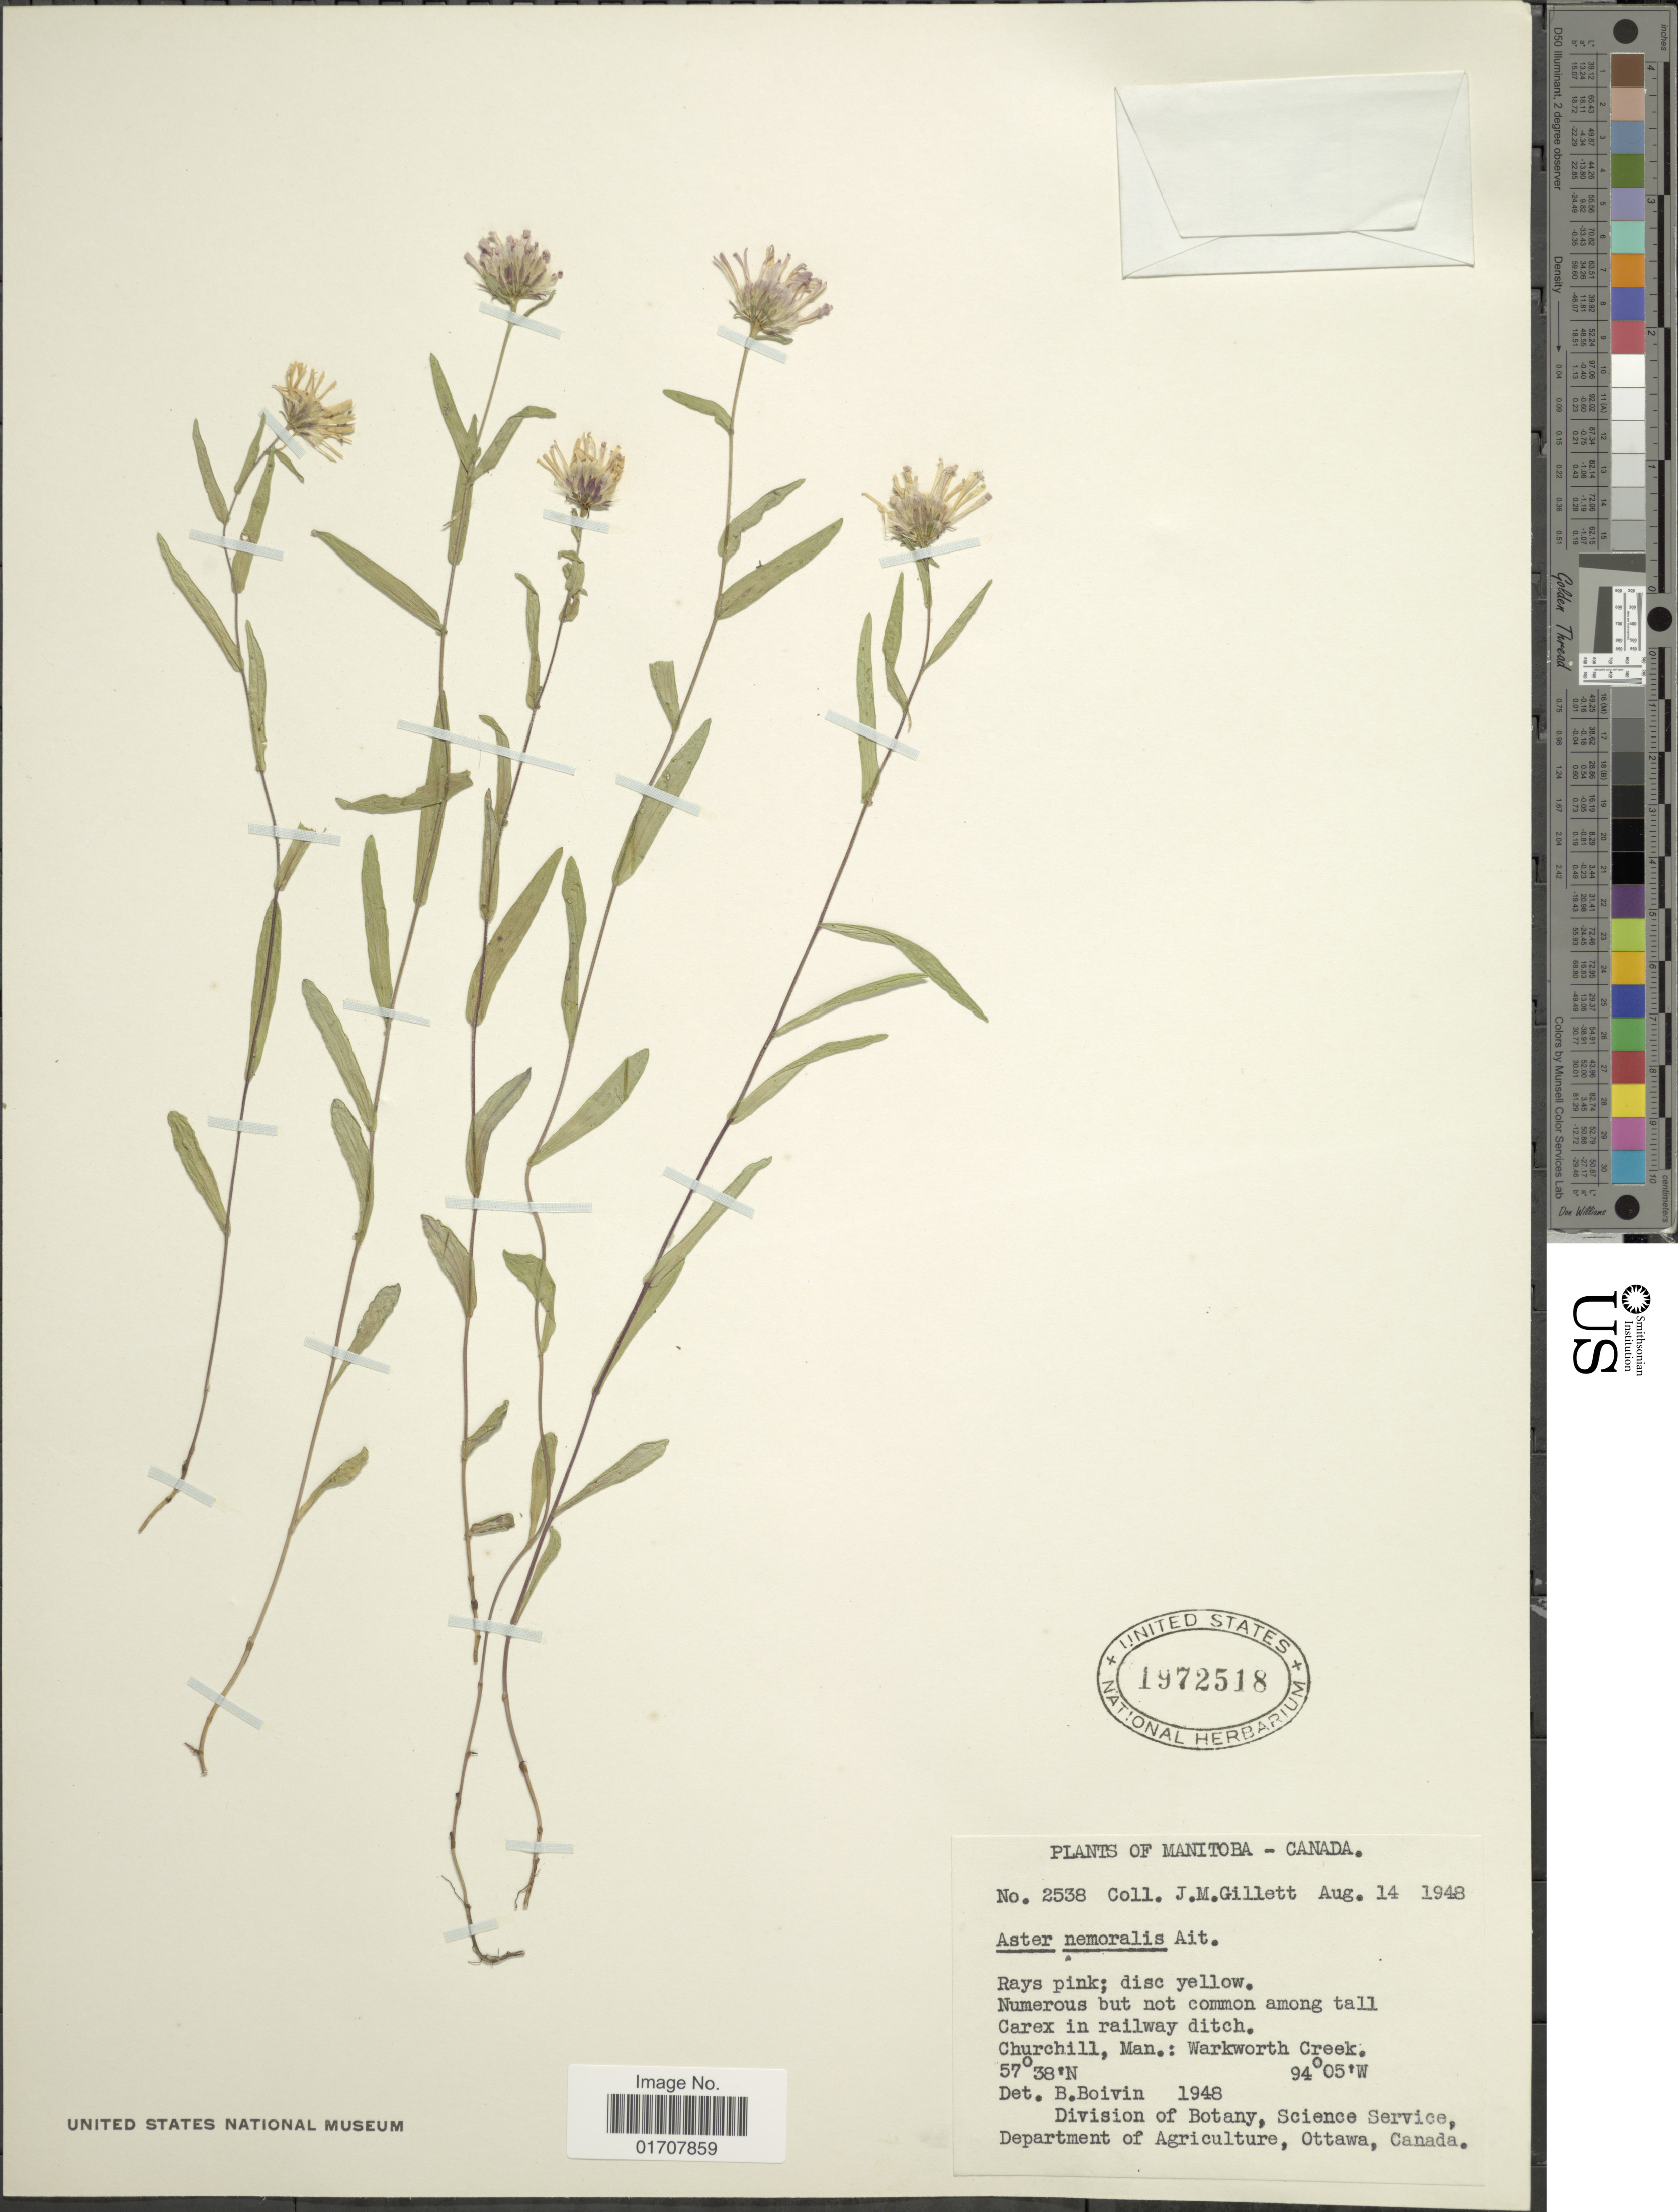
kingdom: Plantae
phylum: Tracheophyta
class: Magnoliopsida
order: Asterales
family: Asteraceae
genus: Oclemena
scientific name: Oclemena nemoralis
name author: (Aiton) Greene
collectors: J. M. Gillett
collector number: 2538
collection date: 1948-08-14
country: Canada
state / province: Manitoba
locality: Carex in railway ditch, Churchill, Man.: Warkworth Creek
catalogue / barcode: US 1972518